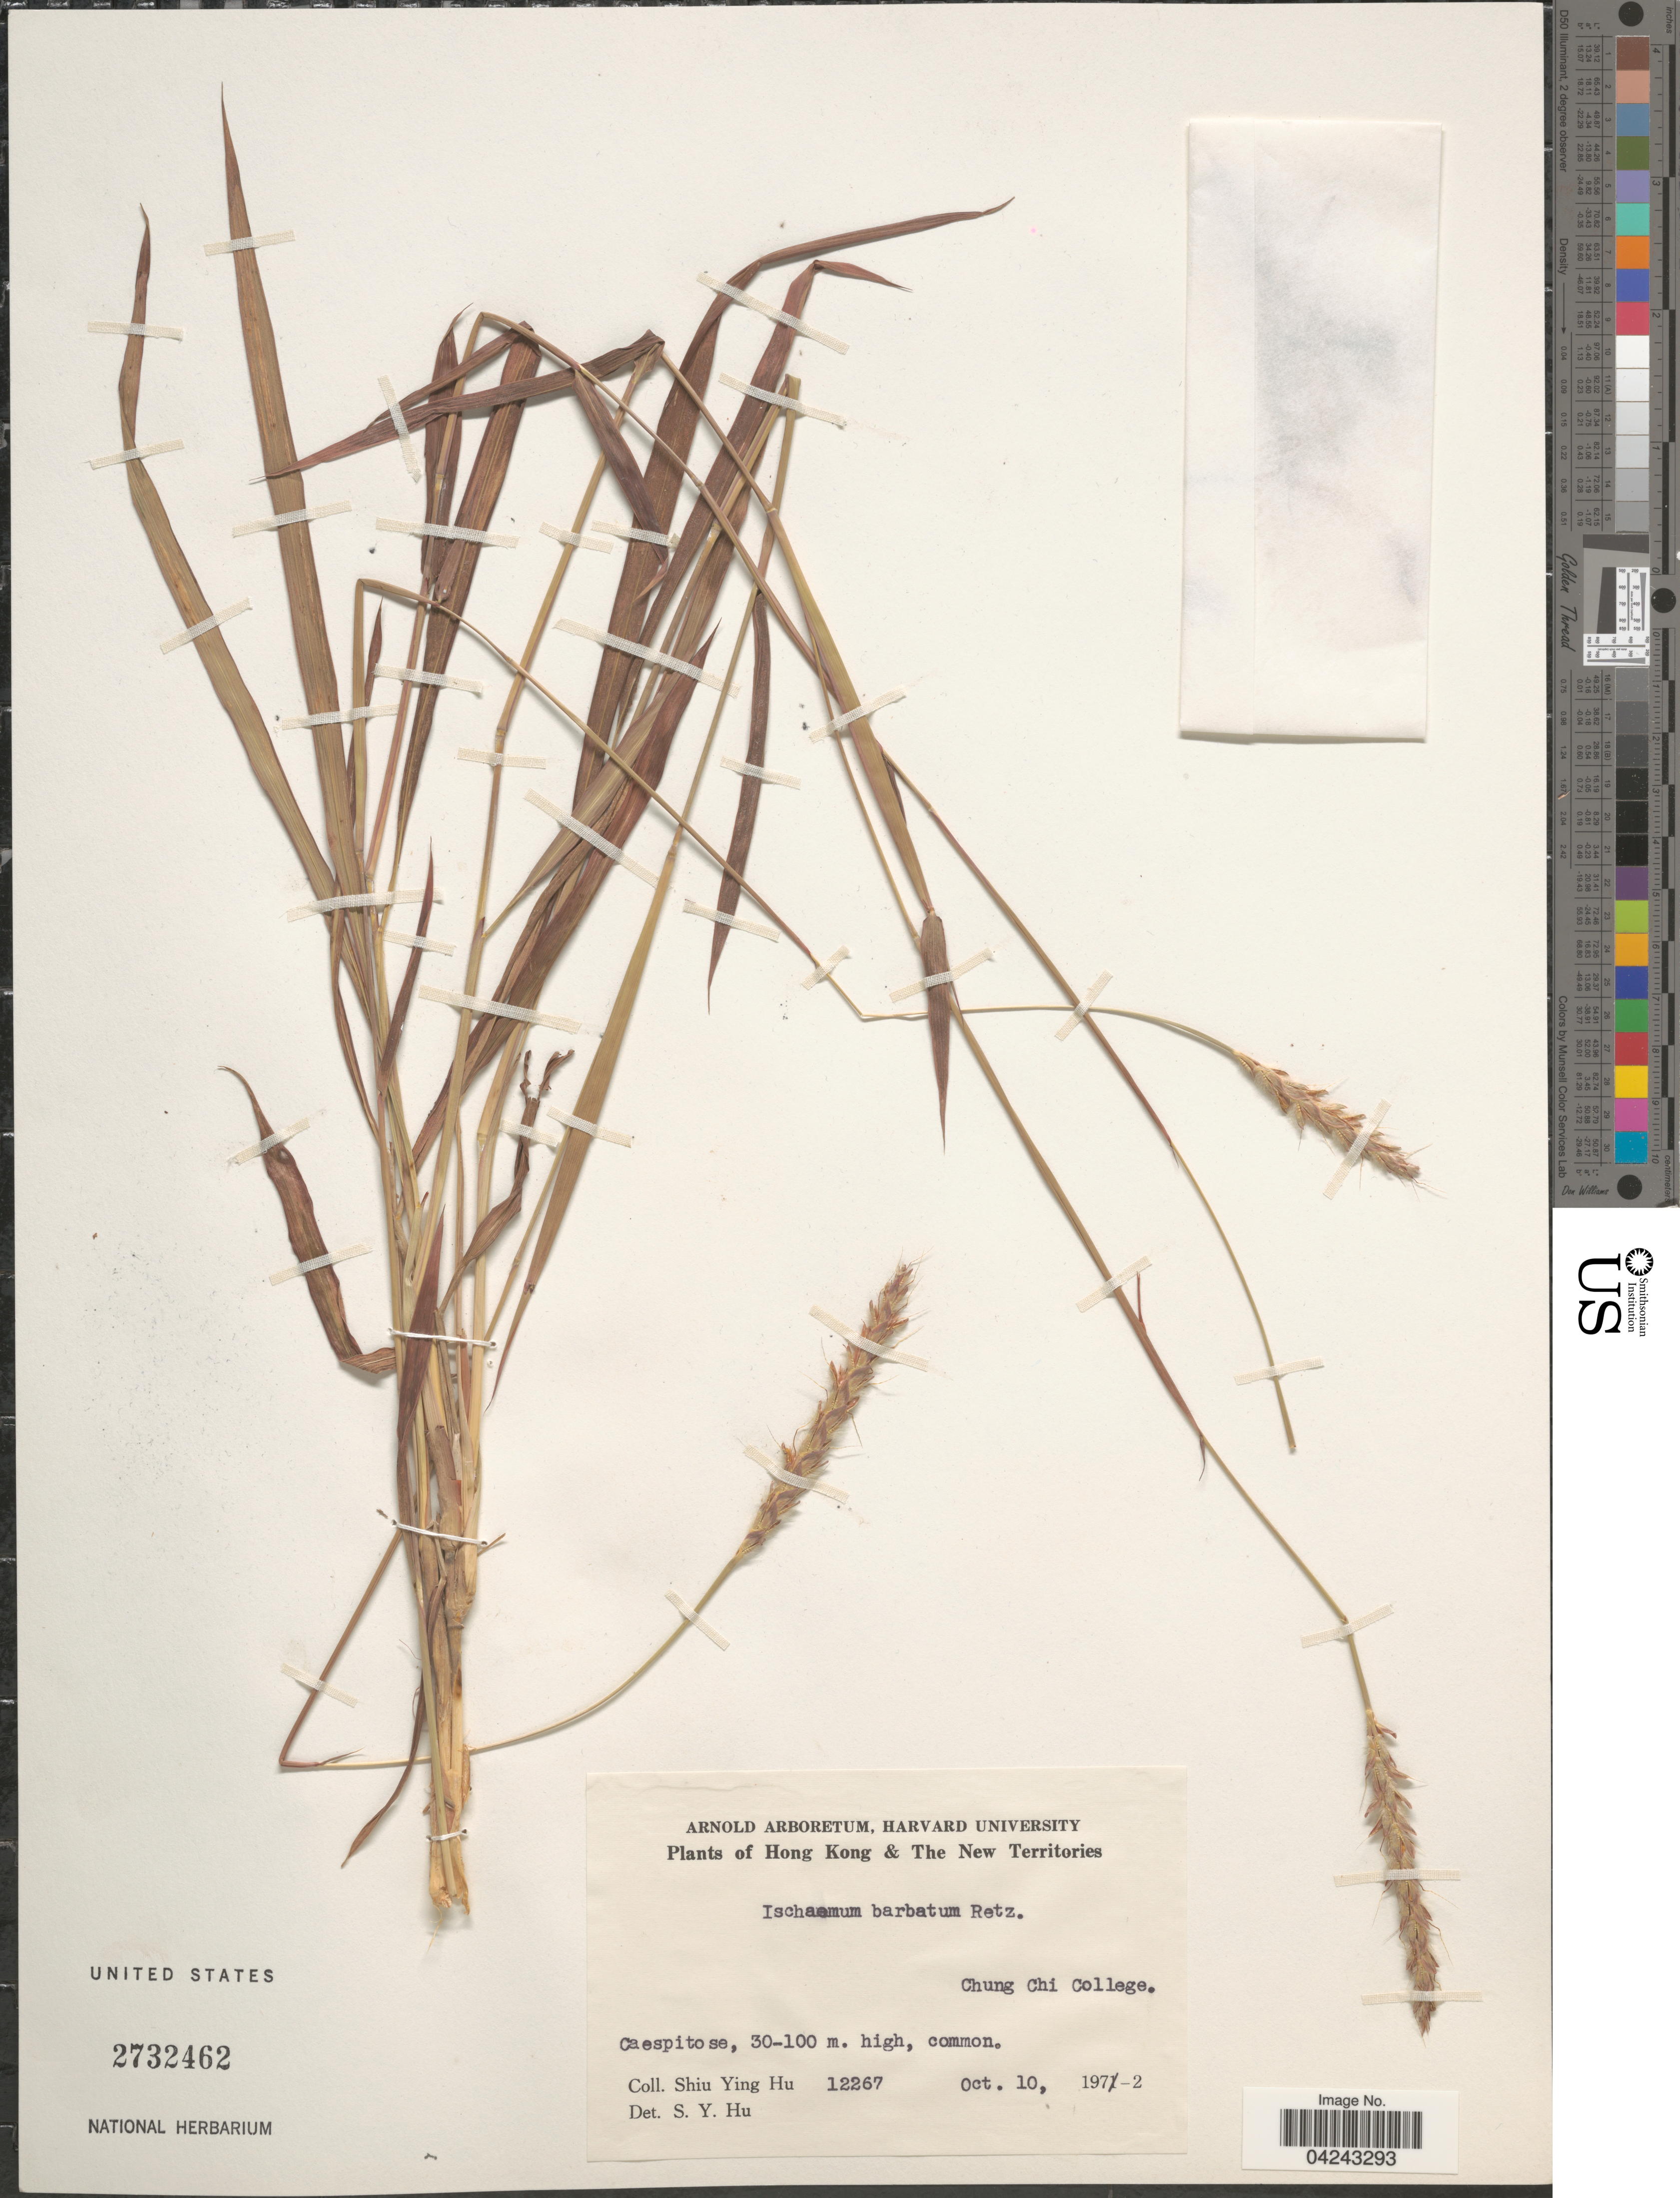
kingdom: Plantae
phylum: Tracheophyta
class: Liliopsida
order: Poales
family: Poaceae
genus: Ischaemum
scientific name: Ischaemum barbatum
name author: Blume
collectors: S. Y. Hu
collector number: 12267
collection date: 1972-10-10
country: China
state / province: Hong Kong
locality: The New Territories. Chung Chi College.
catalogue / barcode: US 2732462